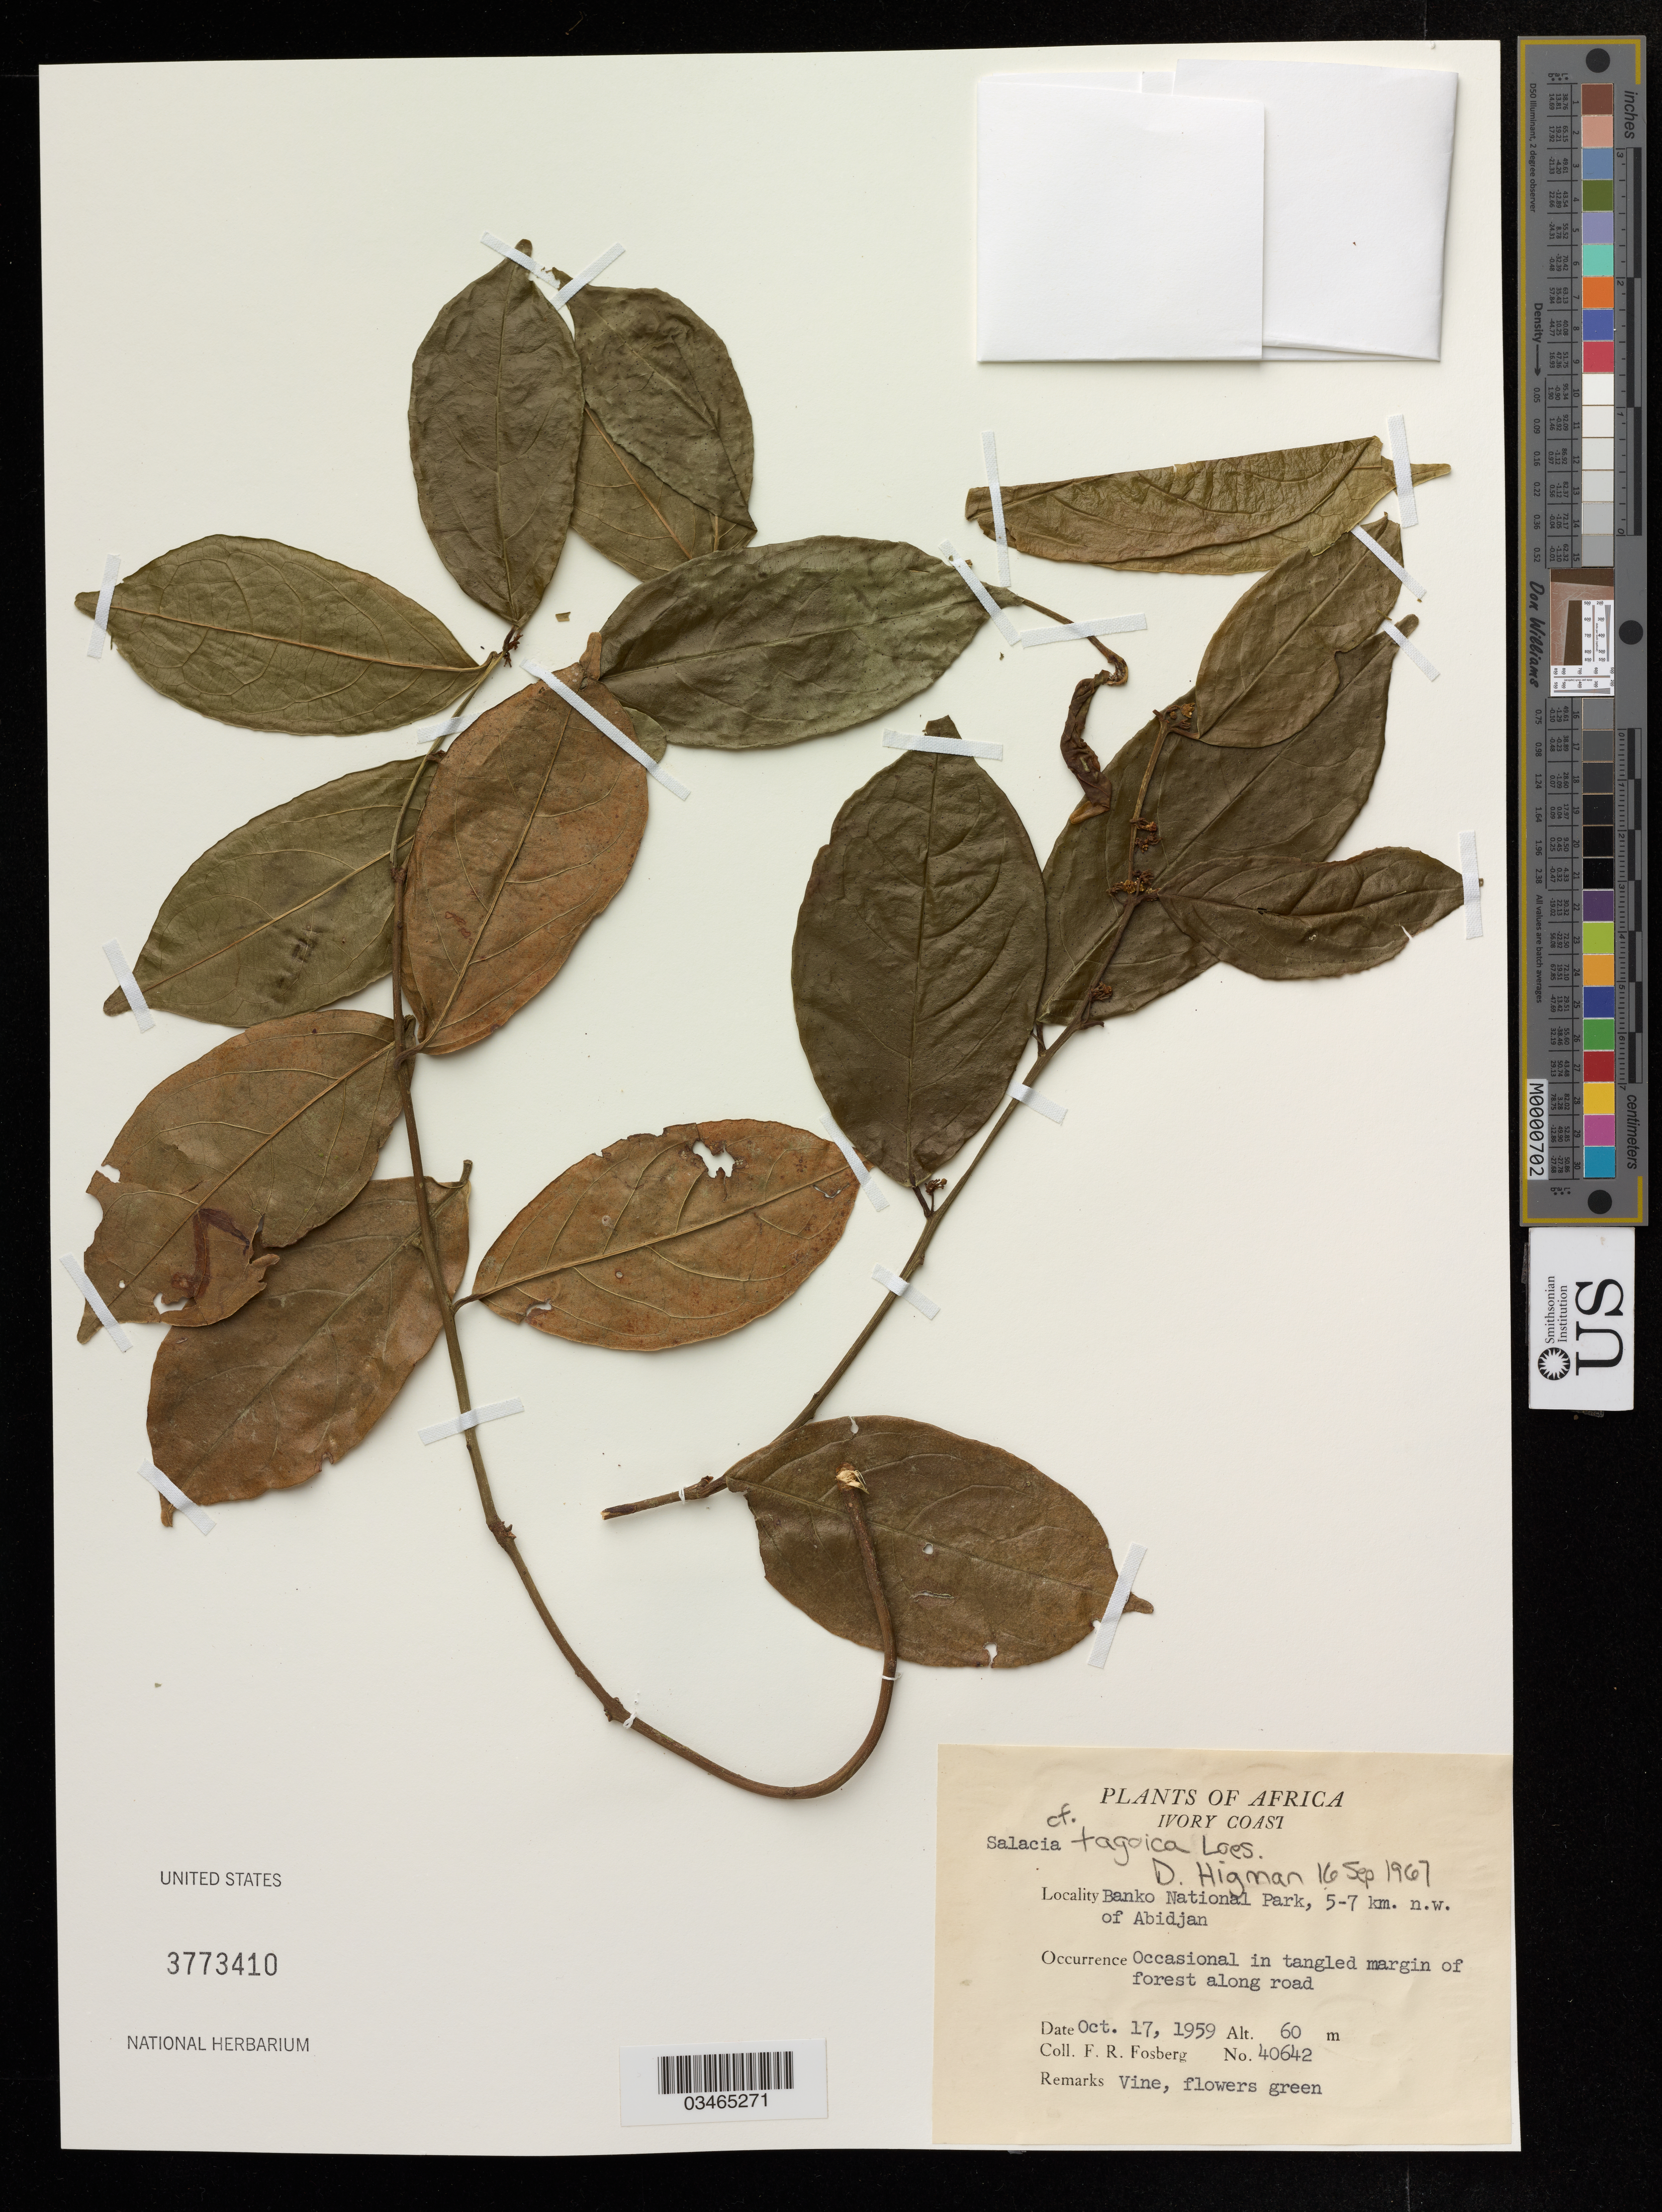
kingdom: Plantae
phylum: Tracheophyta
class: Magnoliopsida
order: Celastrales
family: Celastraceae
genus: Salacia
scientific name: Salacia togoica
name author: Loes.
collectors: F. R. Fosberg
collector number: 440642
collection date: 1959-10-17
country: Malaysia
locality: Africa, Ivory Coast, Banko National Park, 5-7 km. n. w. of Abidjan.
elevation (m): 60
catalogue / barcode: US 3773410